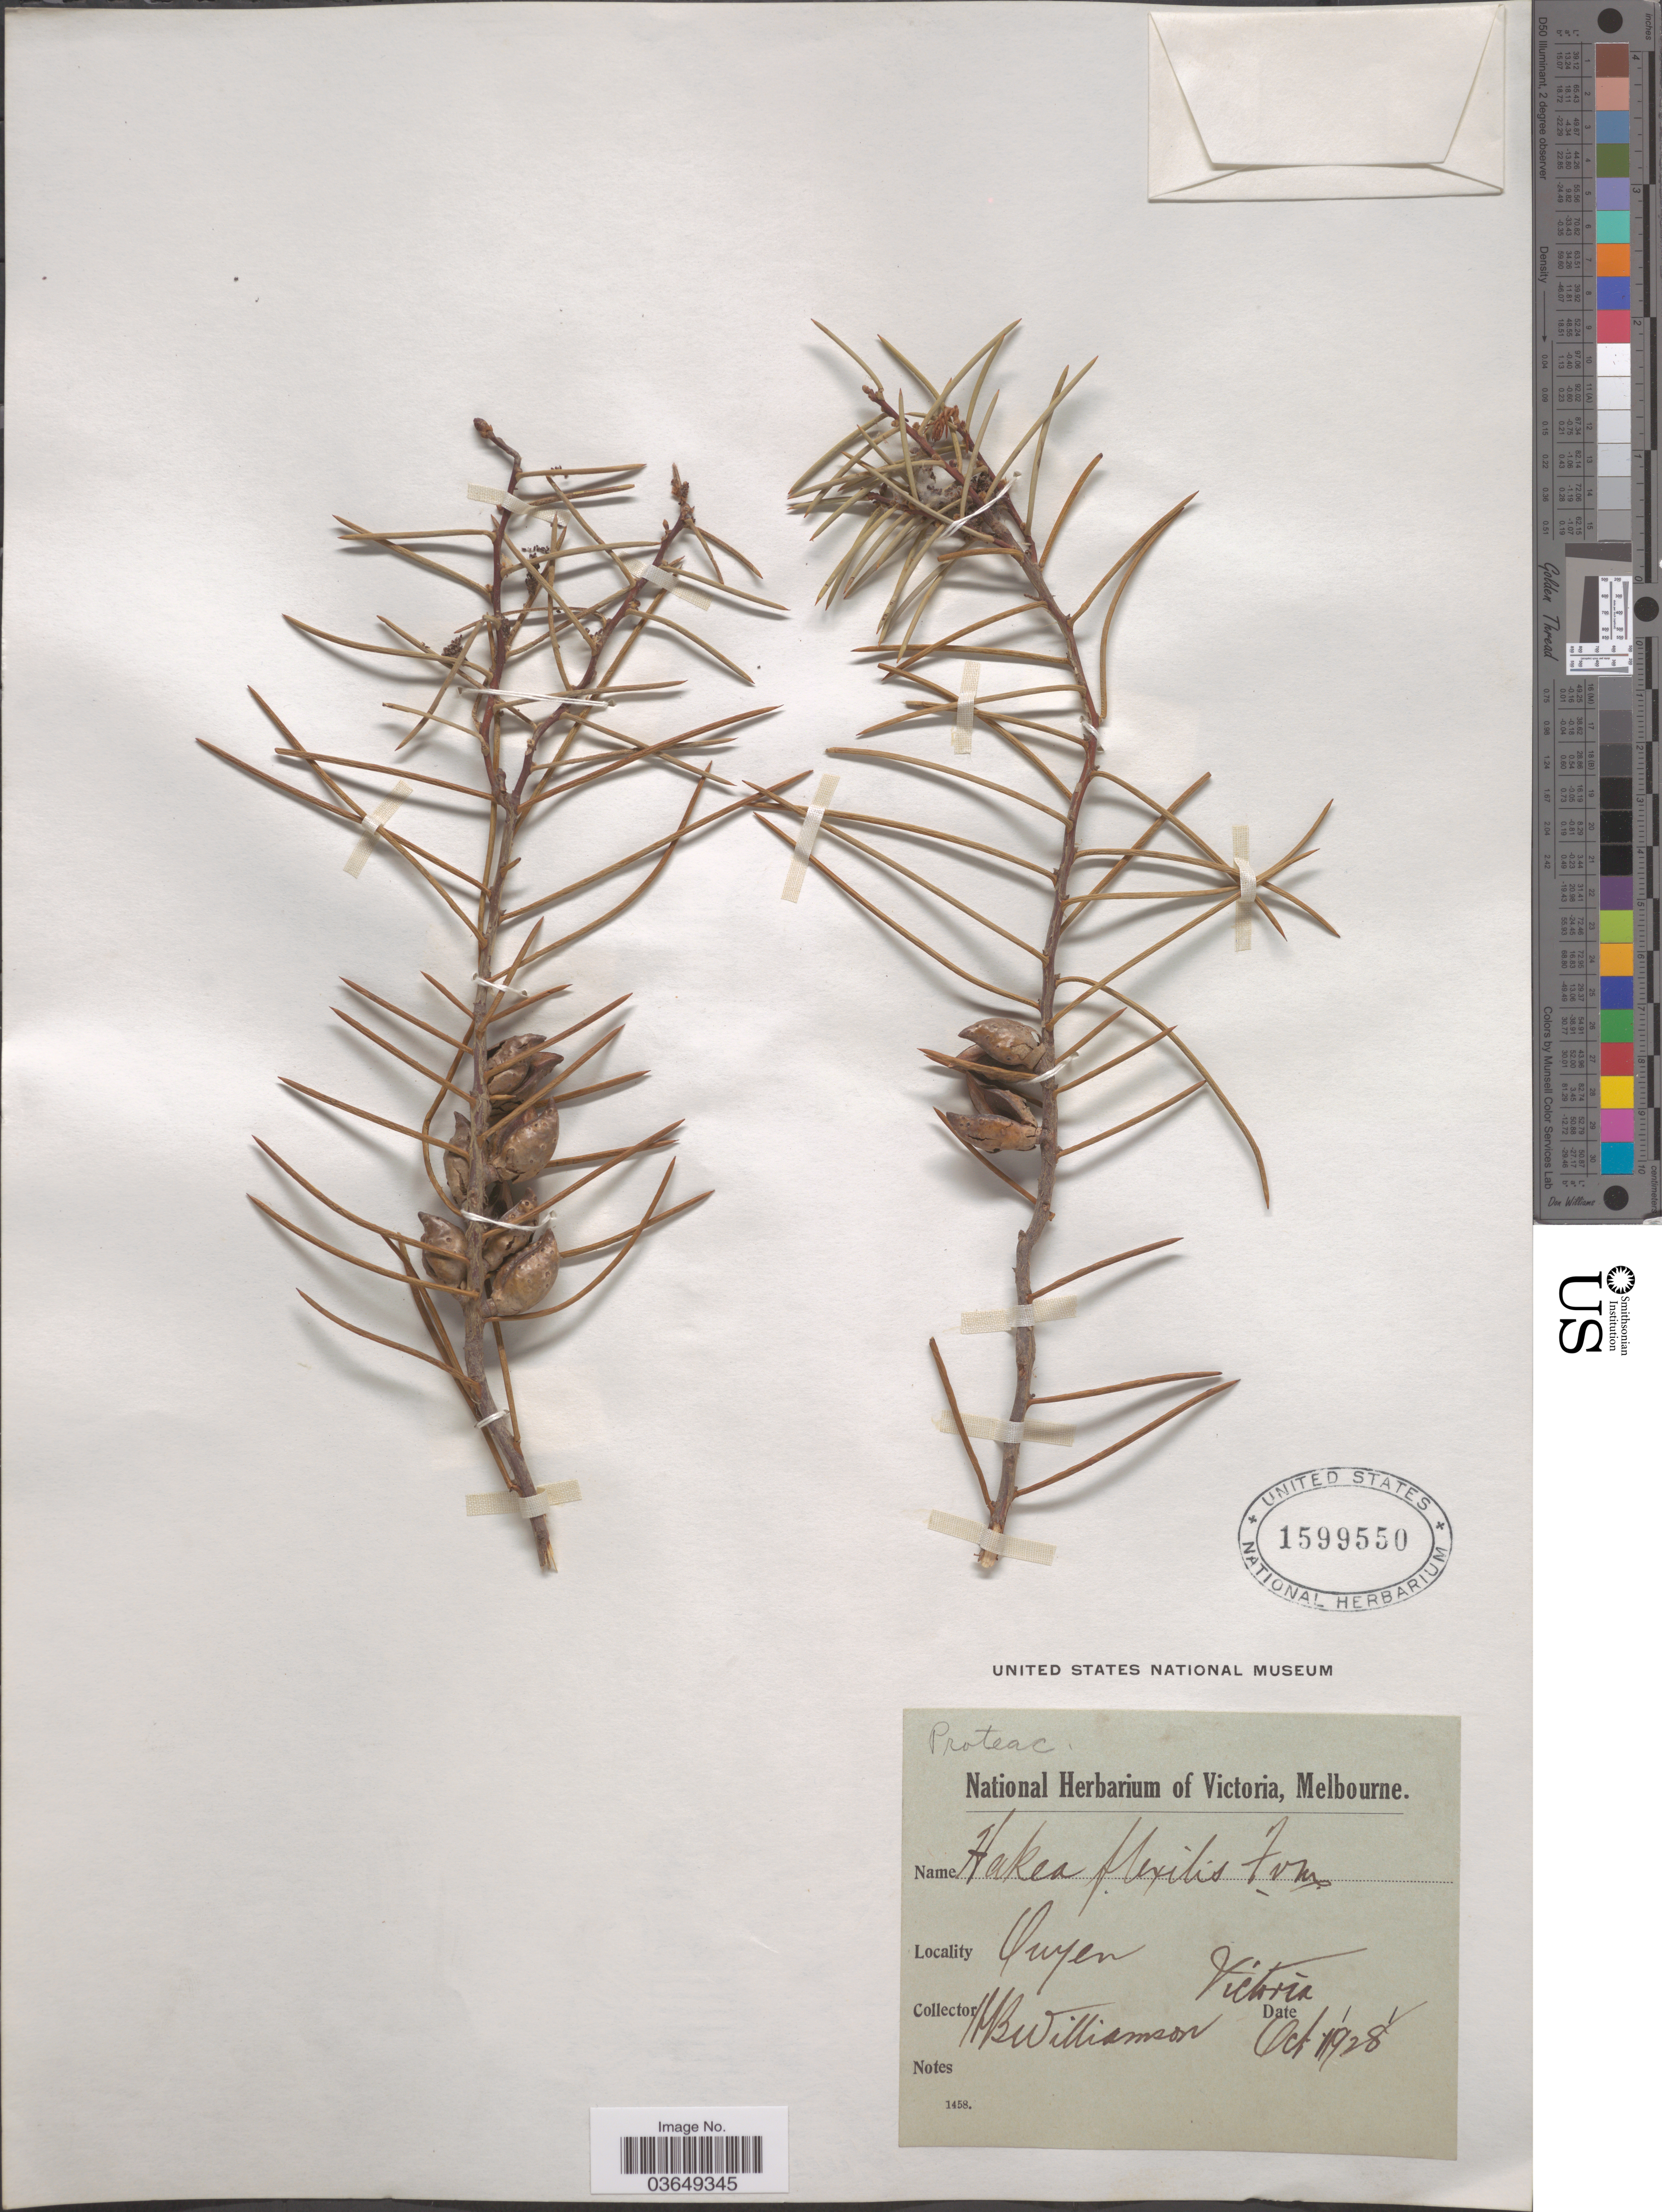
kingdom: Plantae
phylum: Tracheophyta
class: Magnoliopsida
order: Proteales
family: Proteaceae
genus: Hakea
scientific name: Hakea flexilis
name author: R. Br.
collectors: H. Williamson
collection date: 1928-10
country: Australia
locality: Ouyen. Victoria.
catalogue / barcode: US 1599550